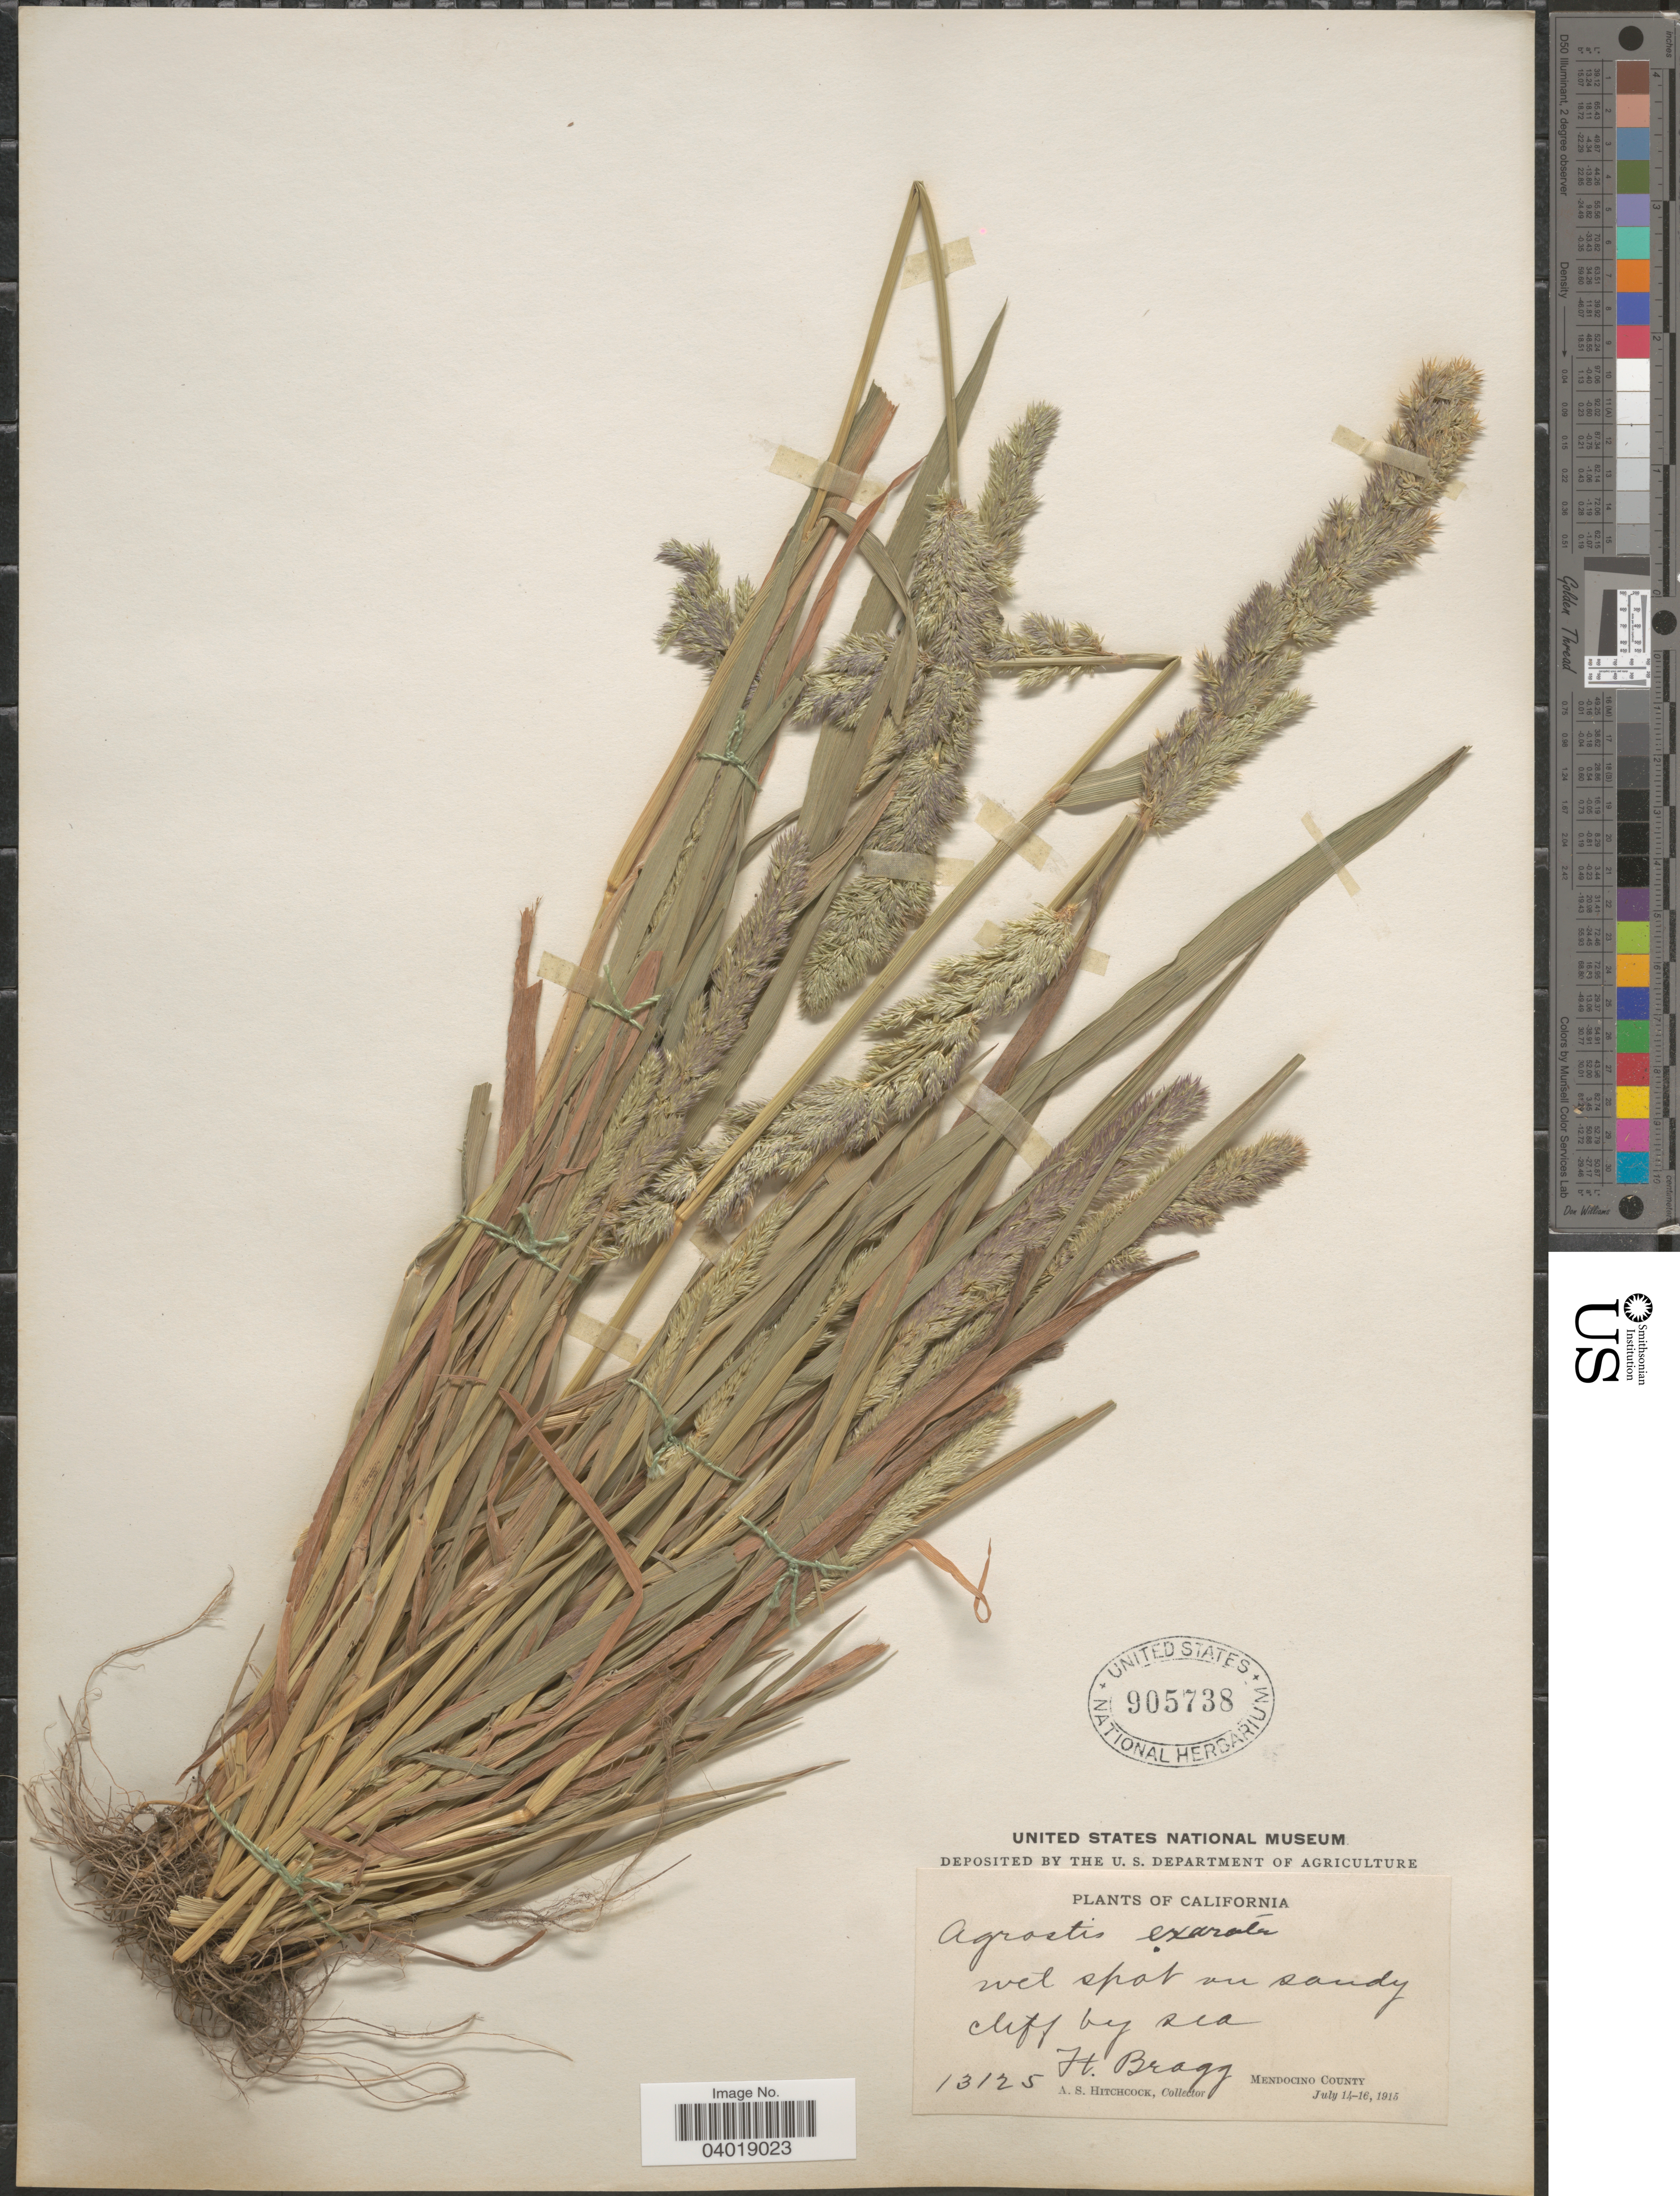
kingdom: Plantae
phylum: Tracheophyta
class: Liliopsida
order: Poales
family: Poaceae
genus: Agrostis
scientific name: Agrostis exarata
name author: Trin.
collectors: A. S. Hitchcock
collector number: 13125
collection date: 1915-07-14/1915-07-16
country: United States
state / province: California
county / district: Mendocino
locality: Cliff by sea. Ft. Bragg. Mendocino County.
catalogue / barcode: US 905738